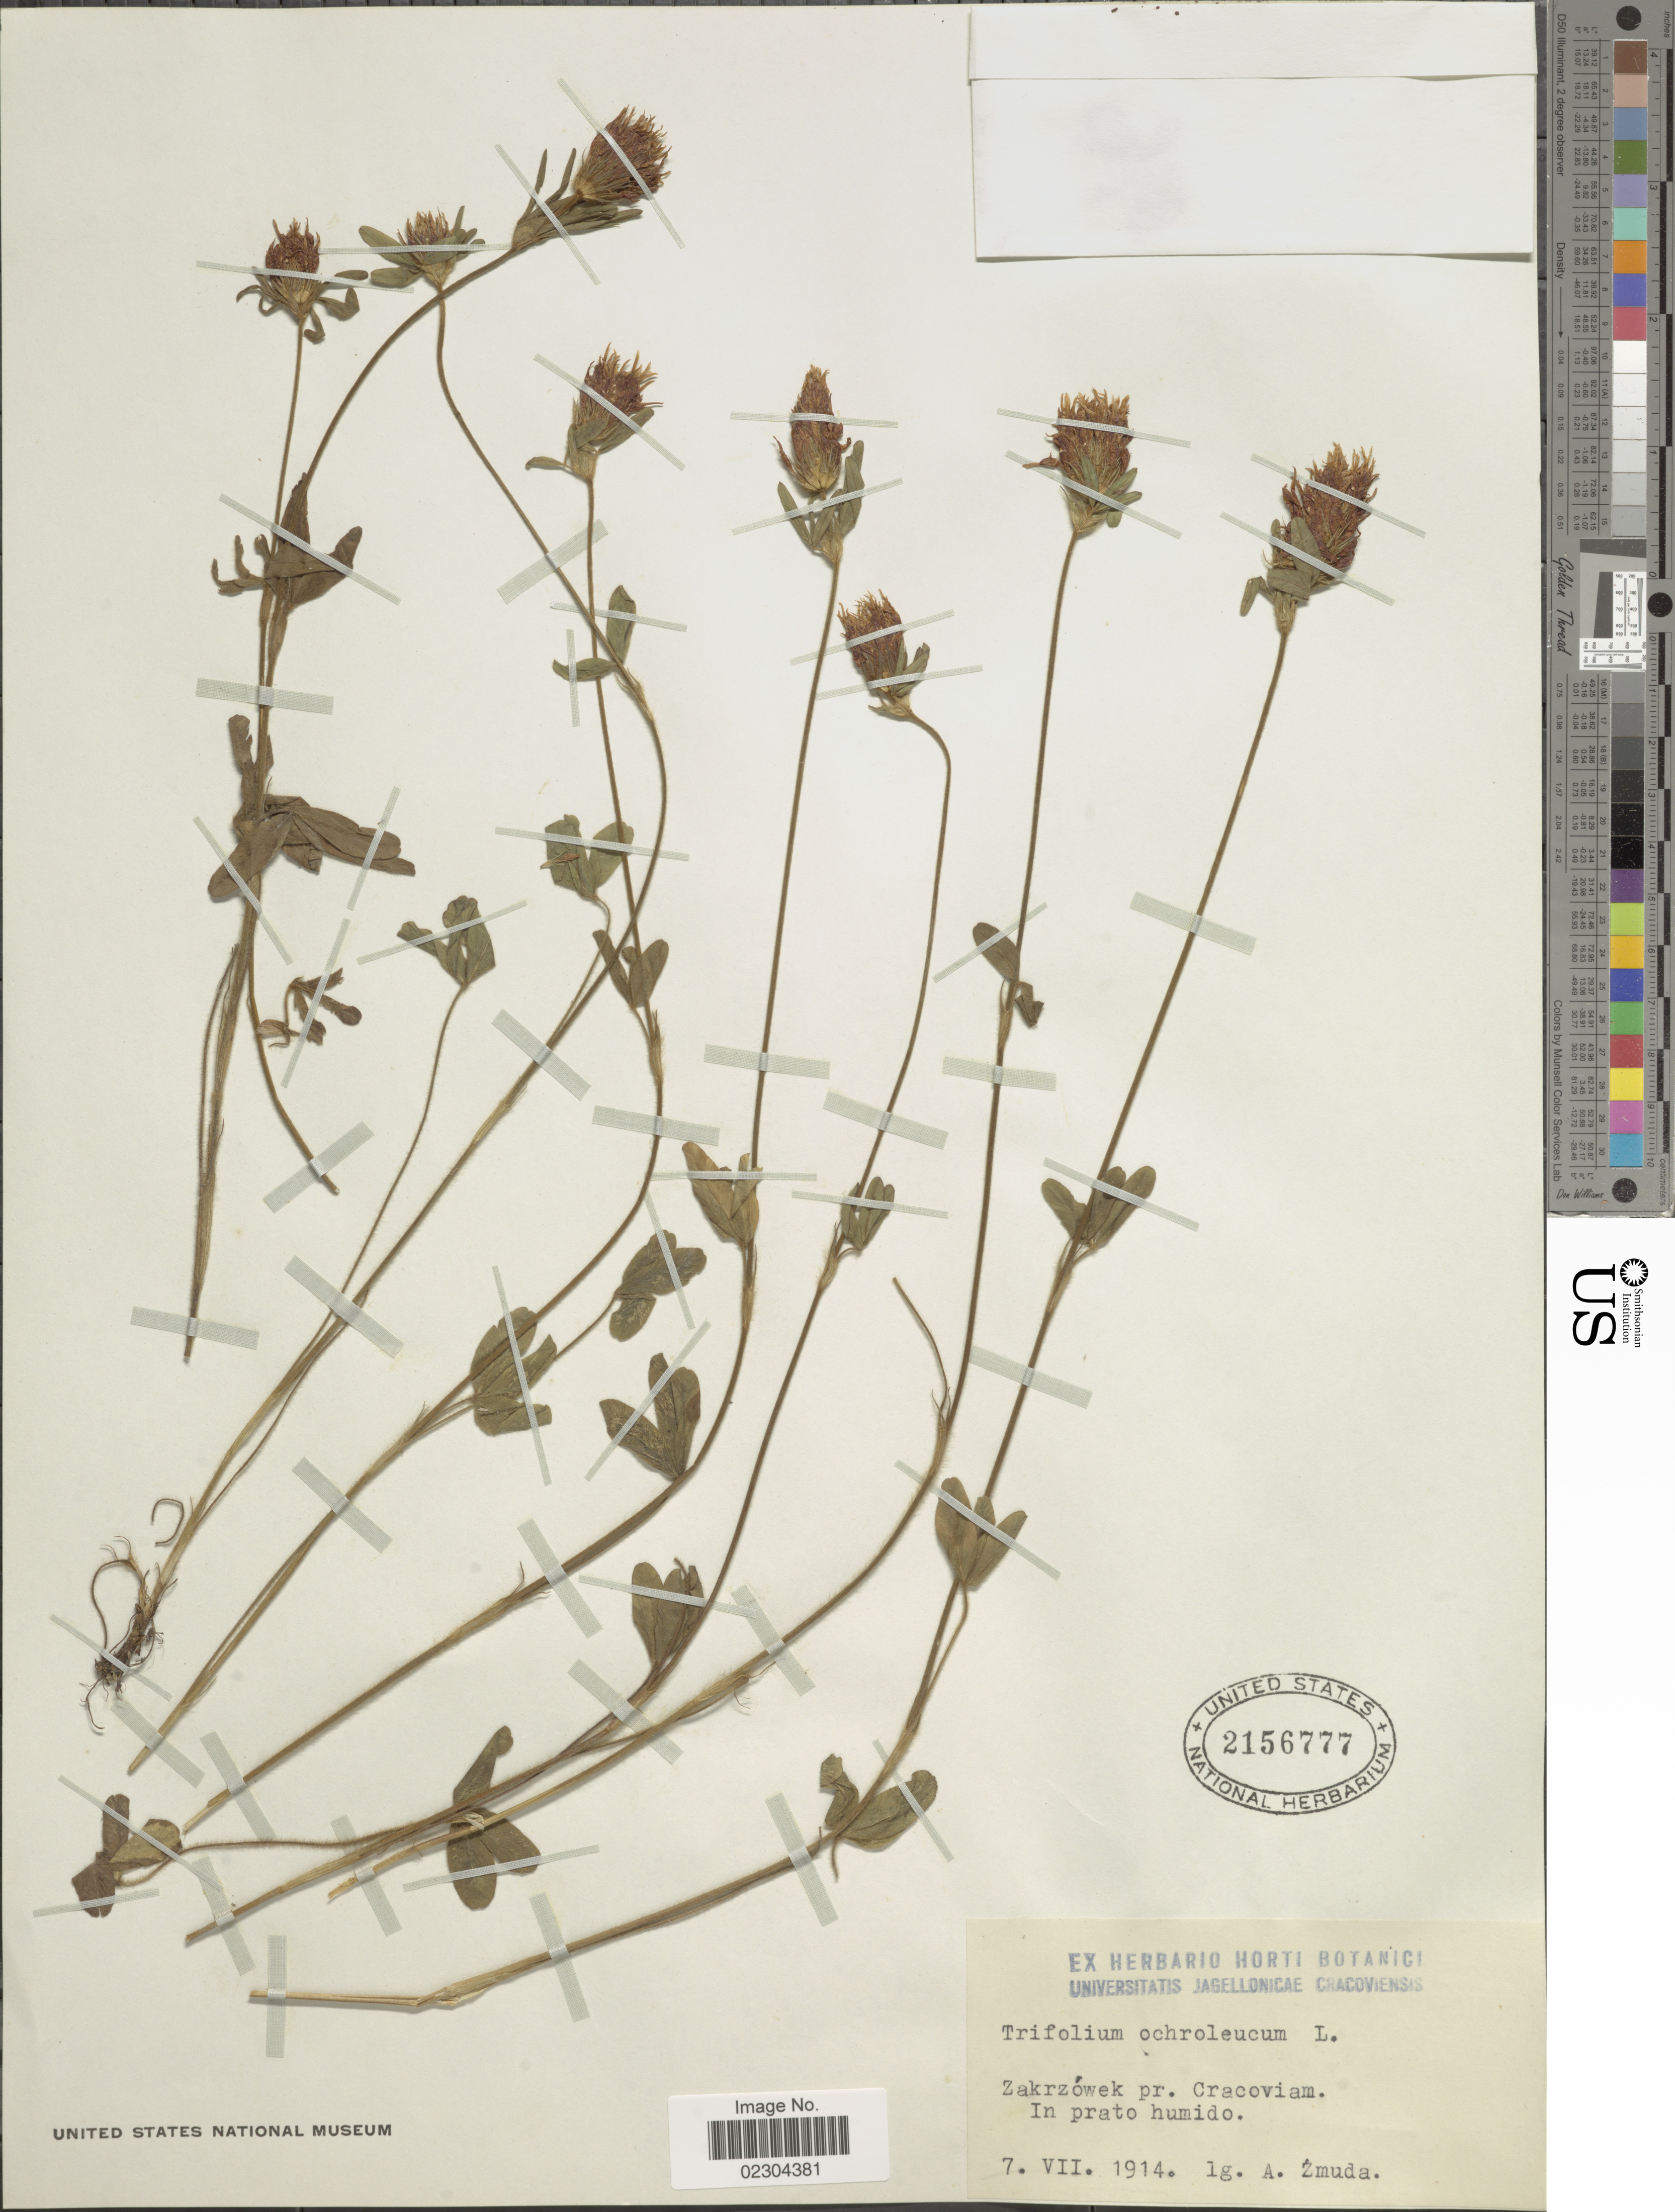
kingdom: Plantae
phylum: Tracheophyta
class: Magnoliopsida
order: Fabales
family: Fabaceae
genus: Trifolium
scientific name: Trifolium ochroleucon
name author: Huds.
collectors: A. Zmuda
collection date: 1914-10-07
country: Poland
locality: Zakrzowek pr. Cracoviam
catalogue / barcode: US 2156777